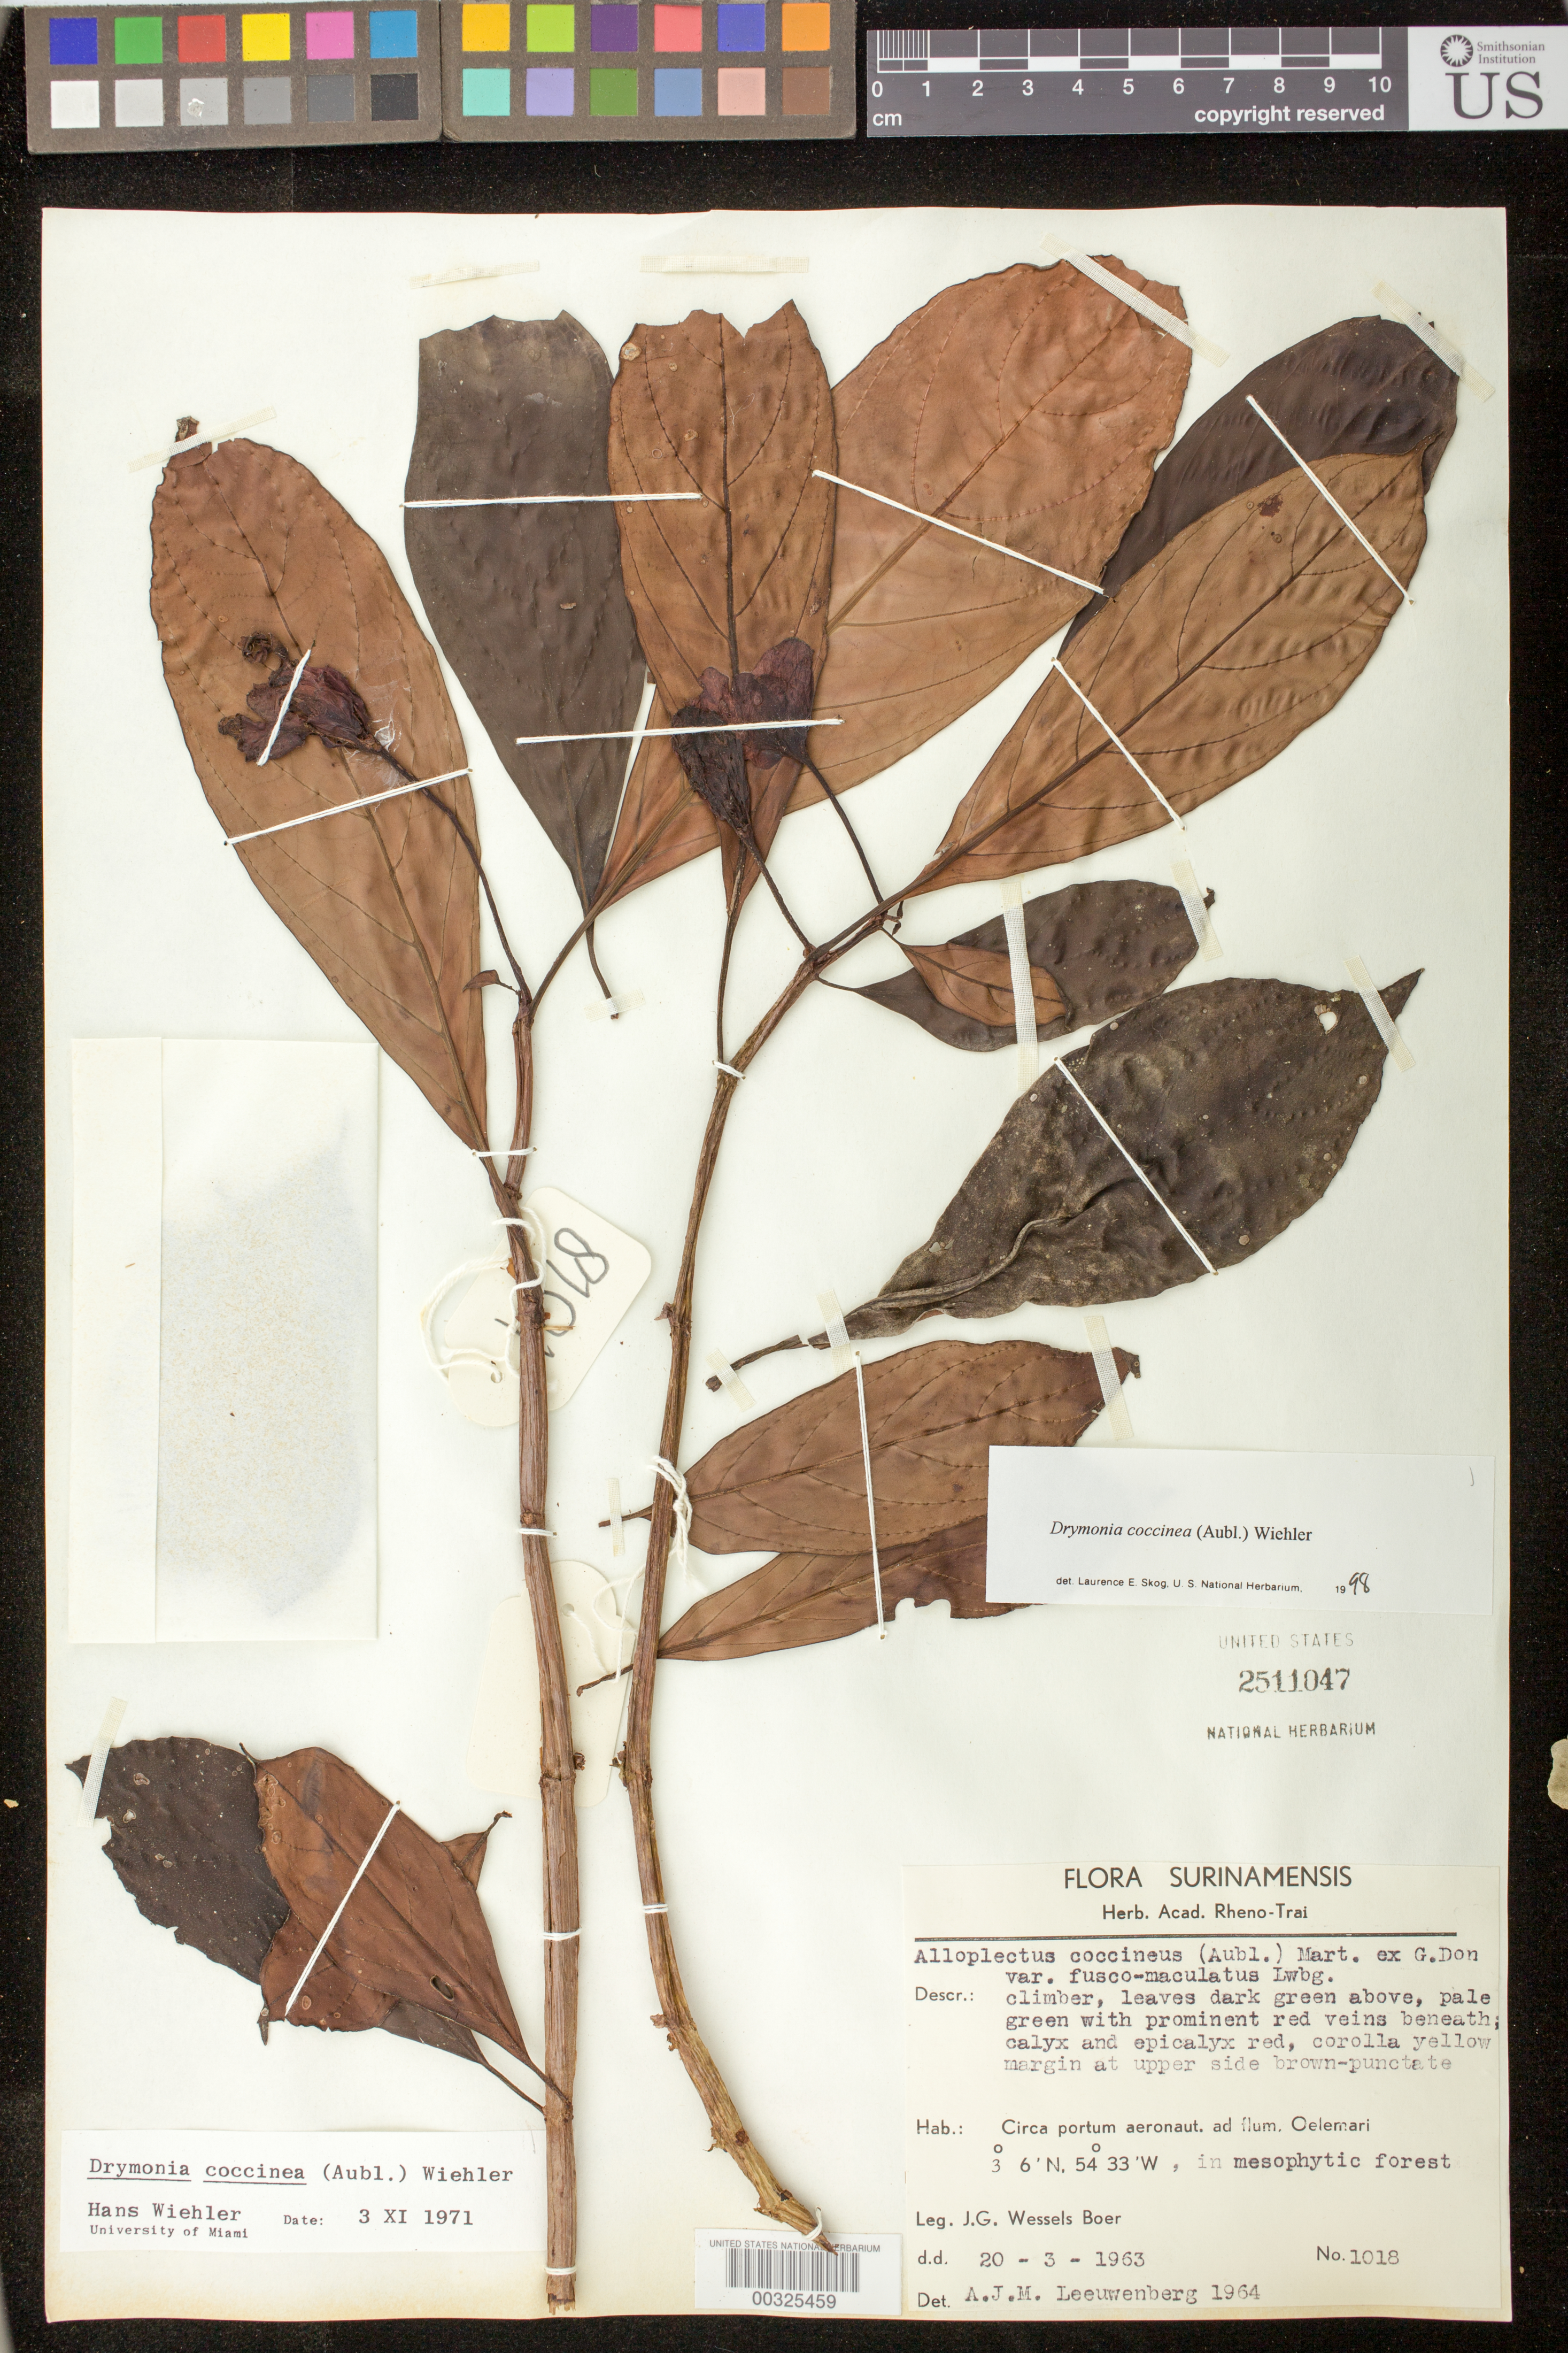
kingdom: Plantae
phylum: Tracheophyta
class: Magnoliopsida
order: Lamiales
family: Gesneriaceae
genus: Drymonia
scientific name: Drymonia coccinea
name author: (Aubl.) Wiehler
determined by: Skog, Laurence E.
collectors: J. G. Wessels Boer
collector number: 1018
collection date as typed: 20 Mar 1963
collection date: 1963-03-20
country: Suriname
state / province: Sipaliwini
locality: Circa portum aeronaut. ad flum. Oelemari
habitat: Mesophytic forest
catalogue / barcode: US 2511047